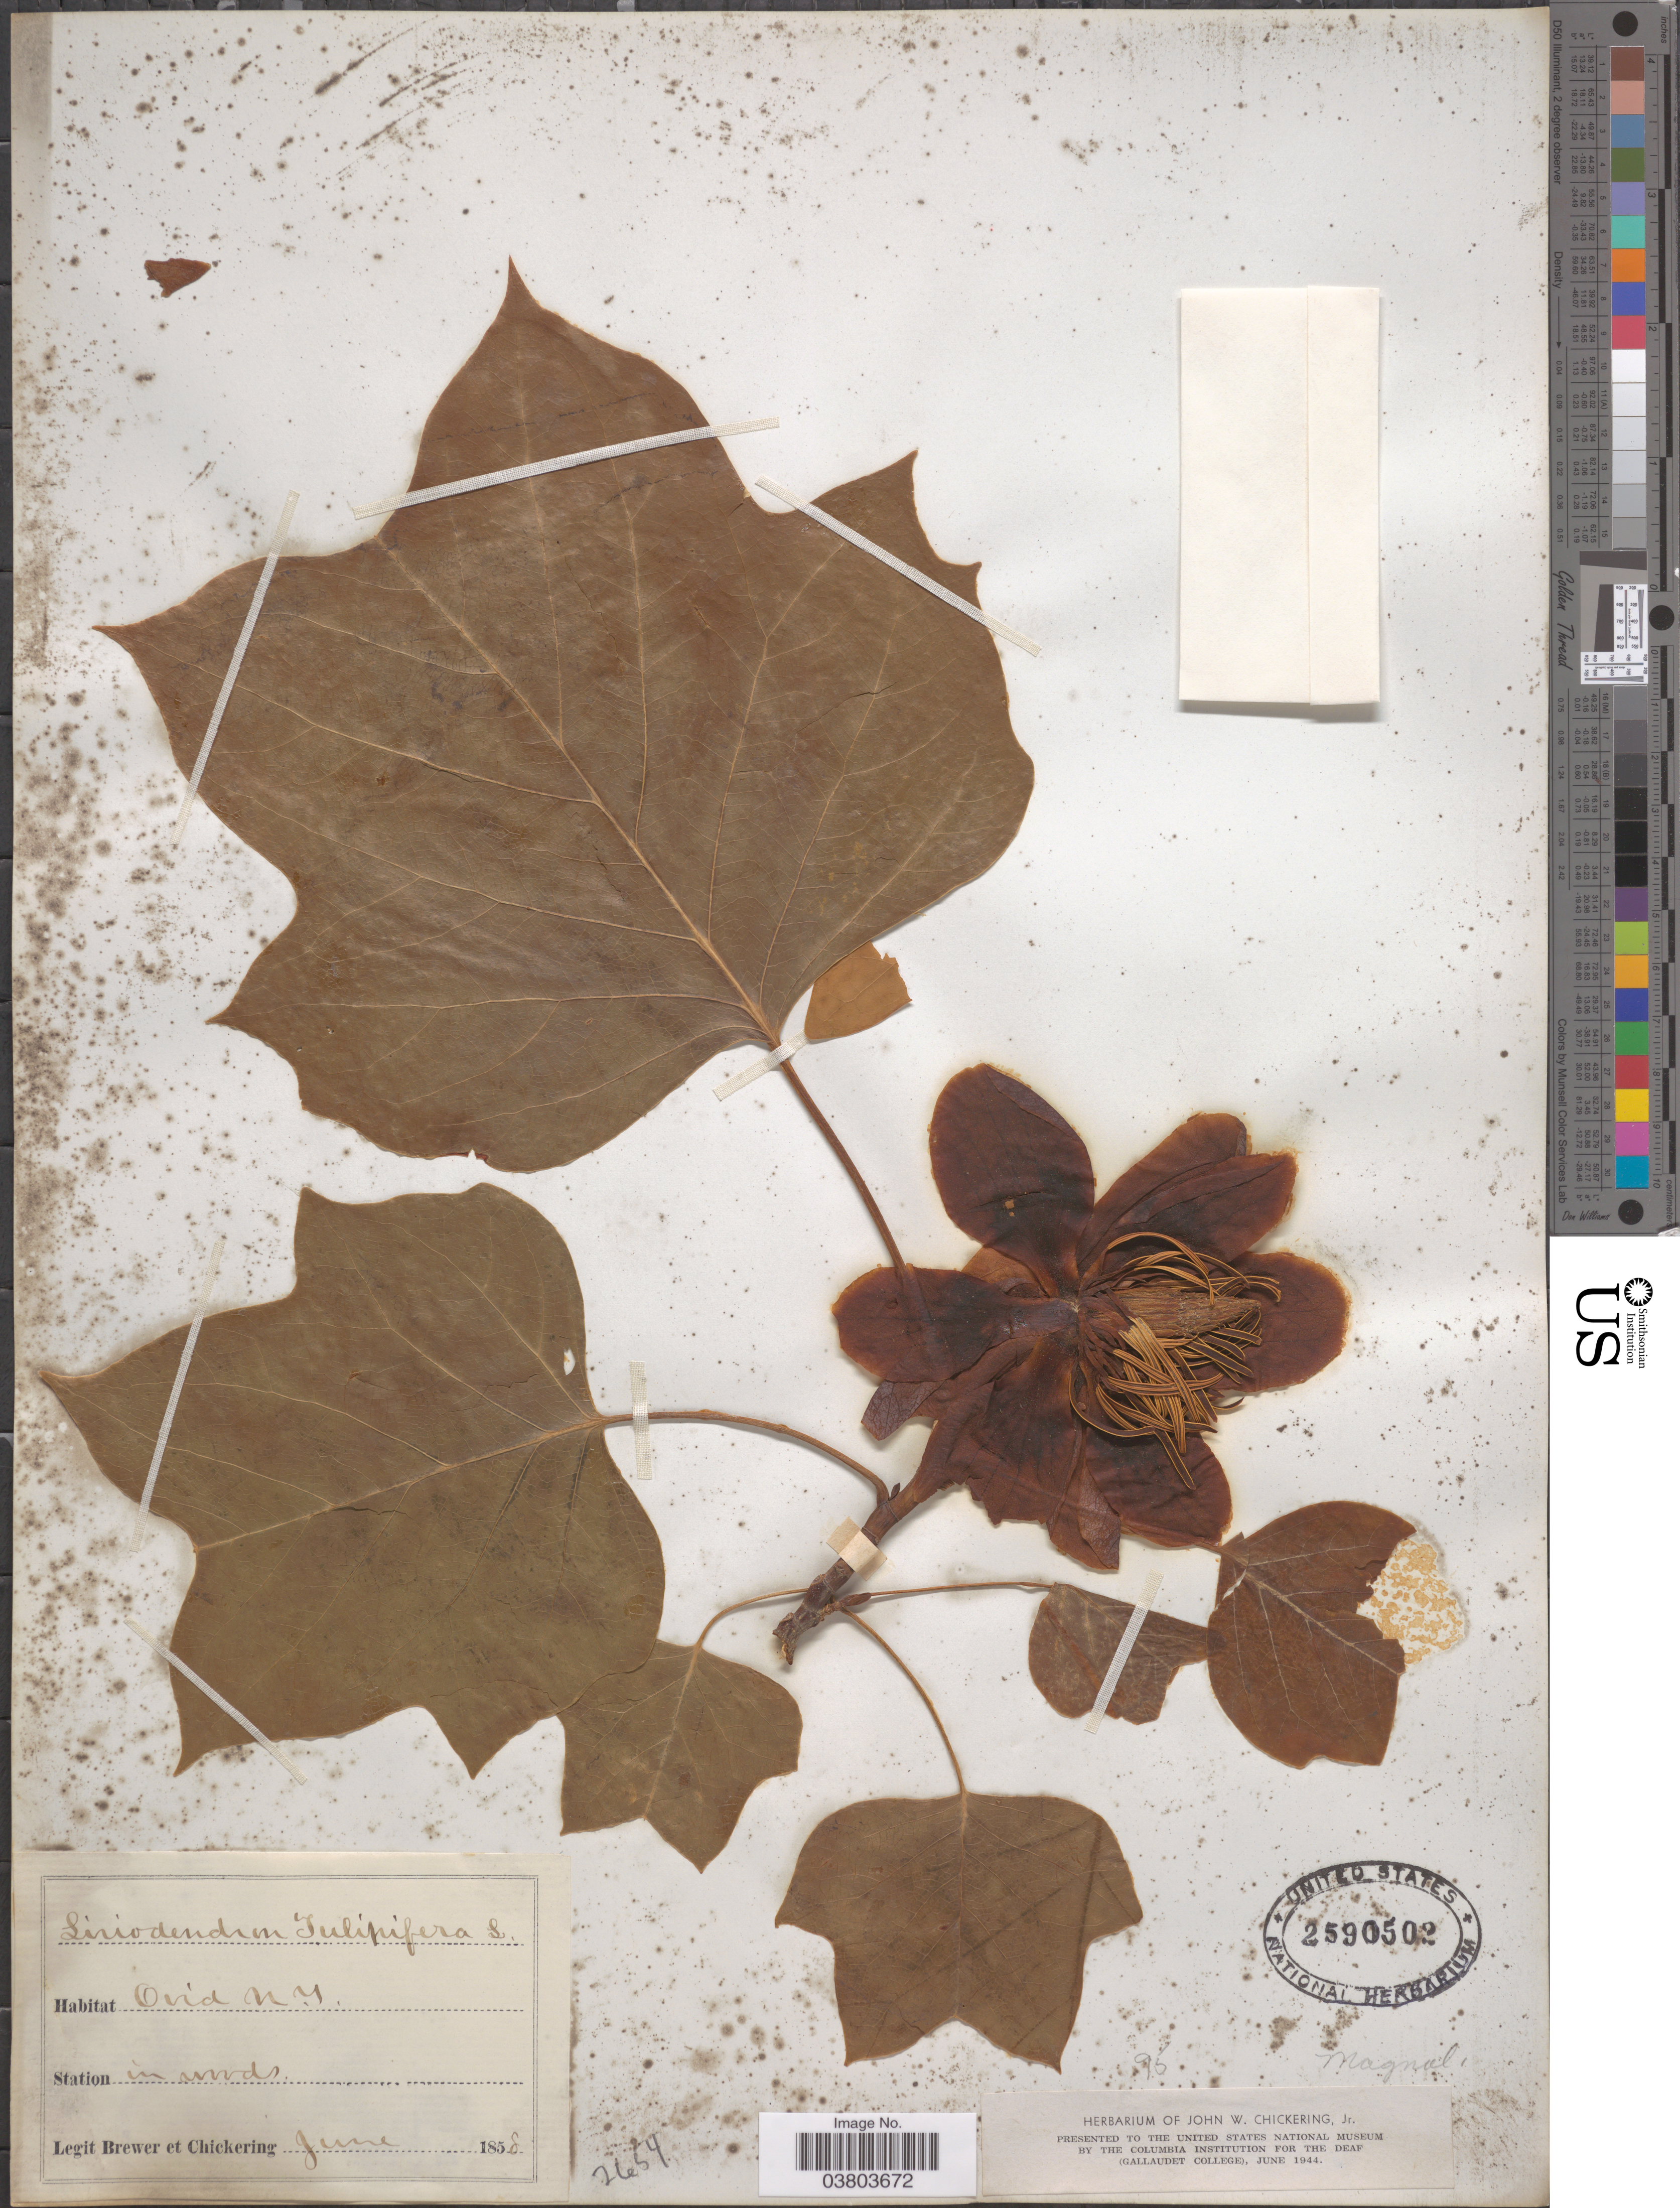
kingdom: Plantae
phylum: Tracheophyta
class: Magnoliopsida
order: Magnoliales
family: Magnoliaceae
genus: Liriodendron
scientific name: Liriodendron tulipifera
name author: L.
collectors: -. Brewer & J. Chickering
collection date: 1858-06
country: United States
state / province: New York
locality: Ovid N. Y.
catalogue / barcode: US 2590502